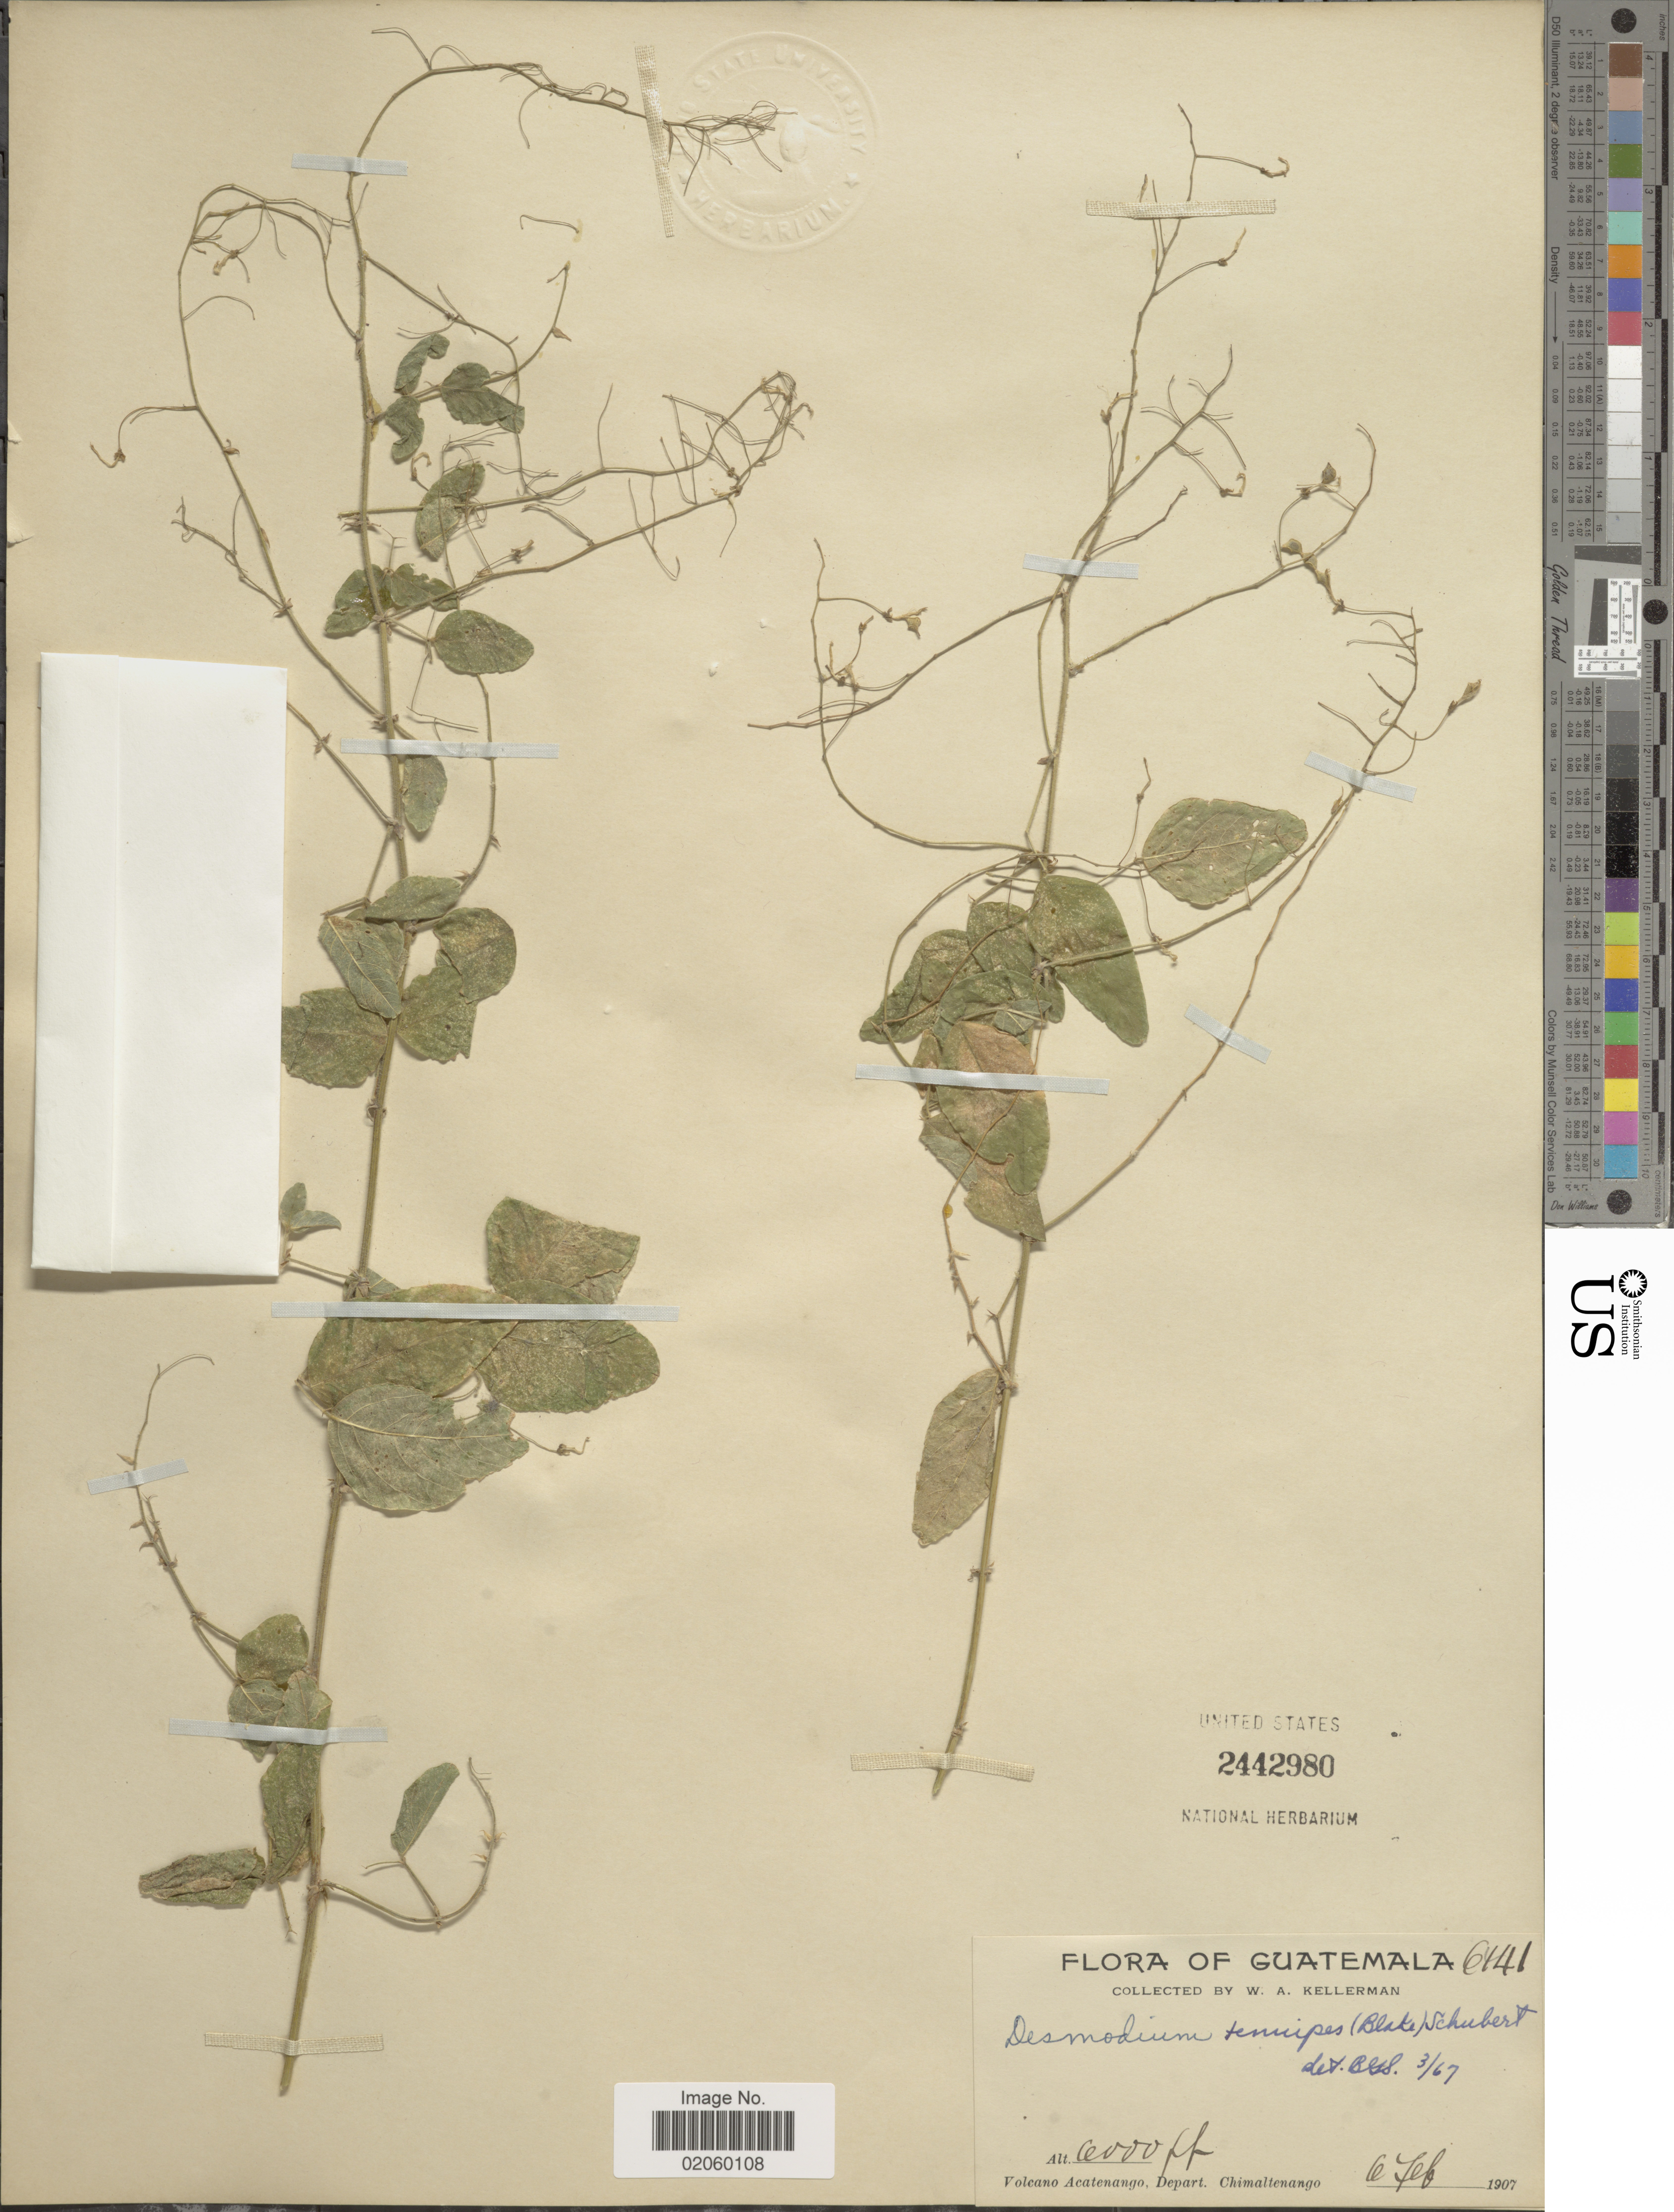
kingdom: Plantae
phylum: Tracheophyta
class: Magnoliopsida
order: Fabales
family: Fabaceae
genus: Desmodium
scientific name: Desmodium tenuipes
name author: (S.F. Blake) B.G. Schub.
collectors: W. Kellerman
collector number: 6141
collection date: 1907-02-06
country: Guatemala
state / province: Chimaltenango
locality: Volcano Acatenango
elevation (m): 1829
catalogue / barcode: US 2442980